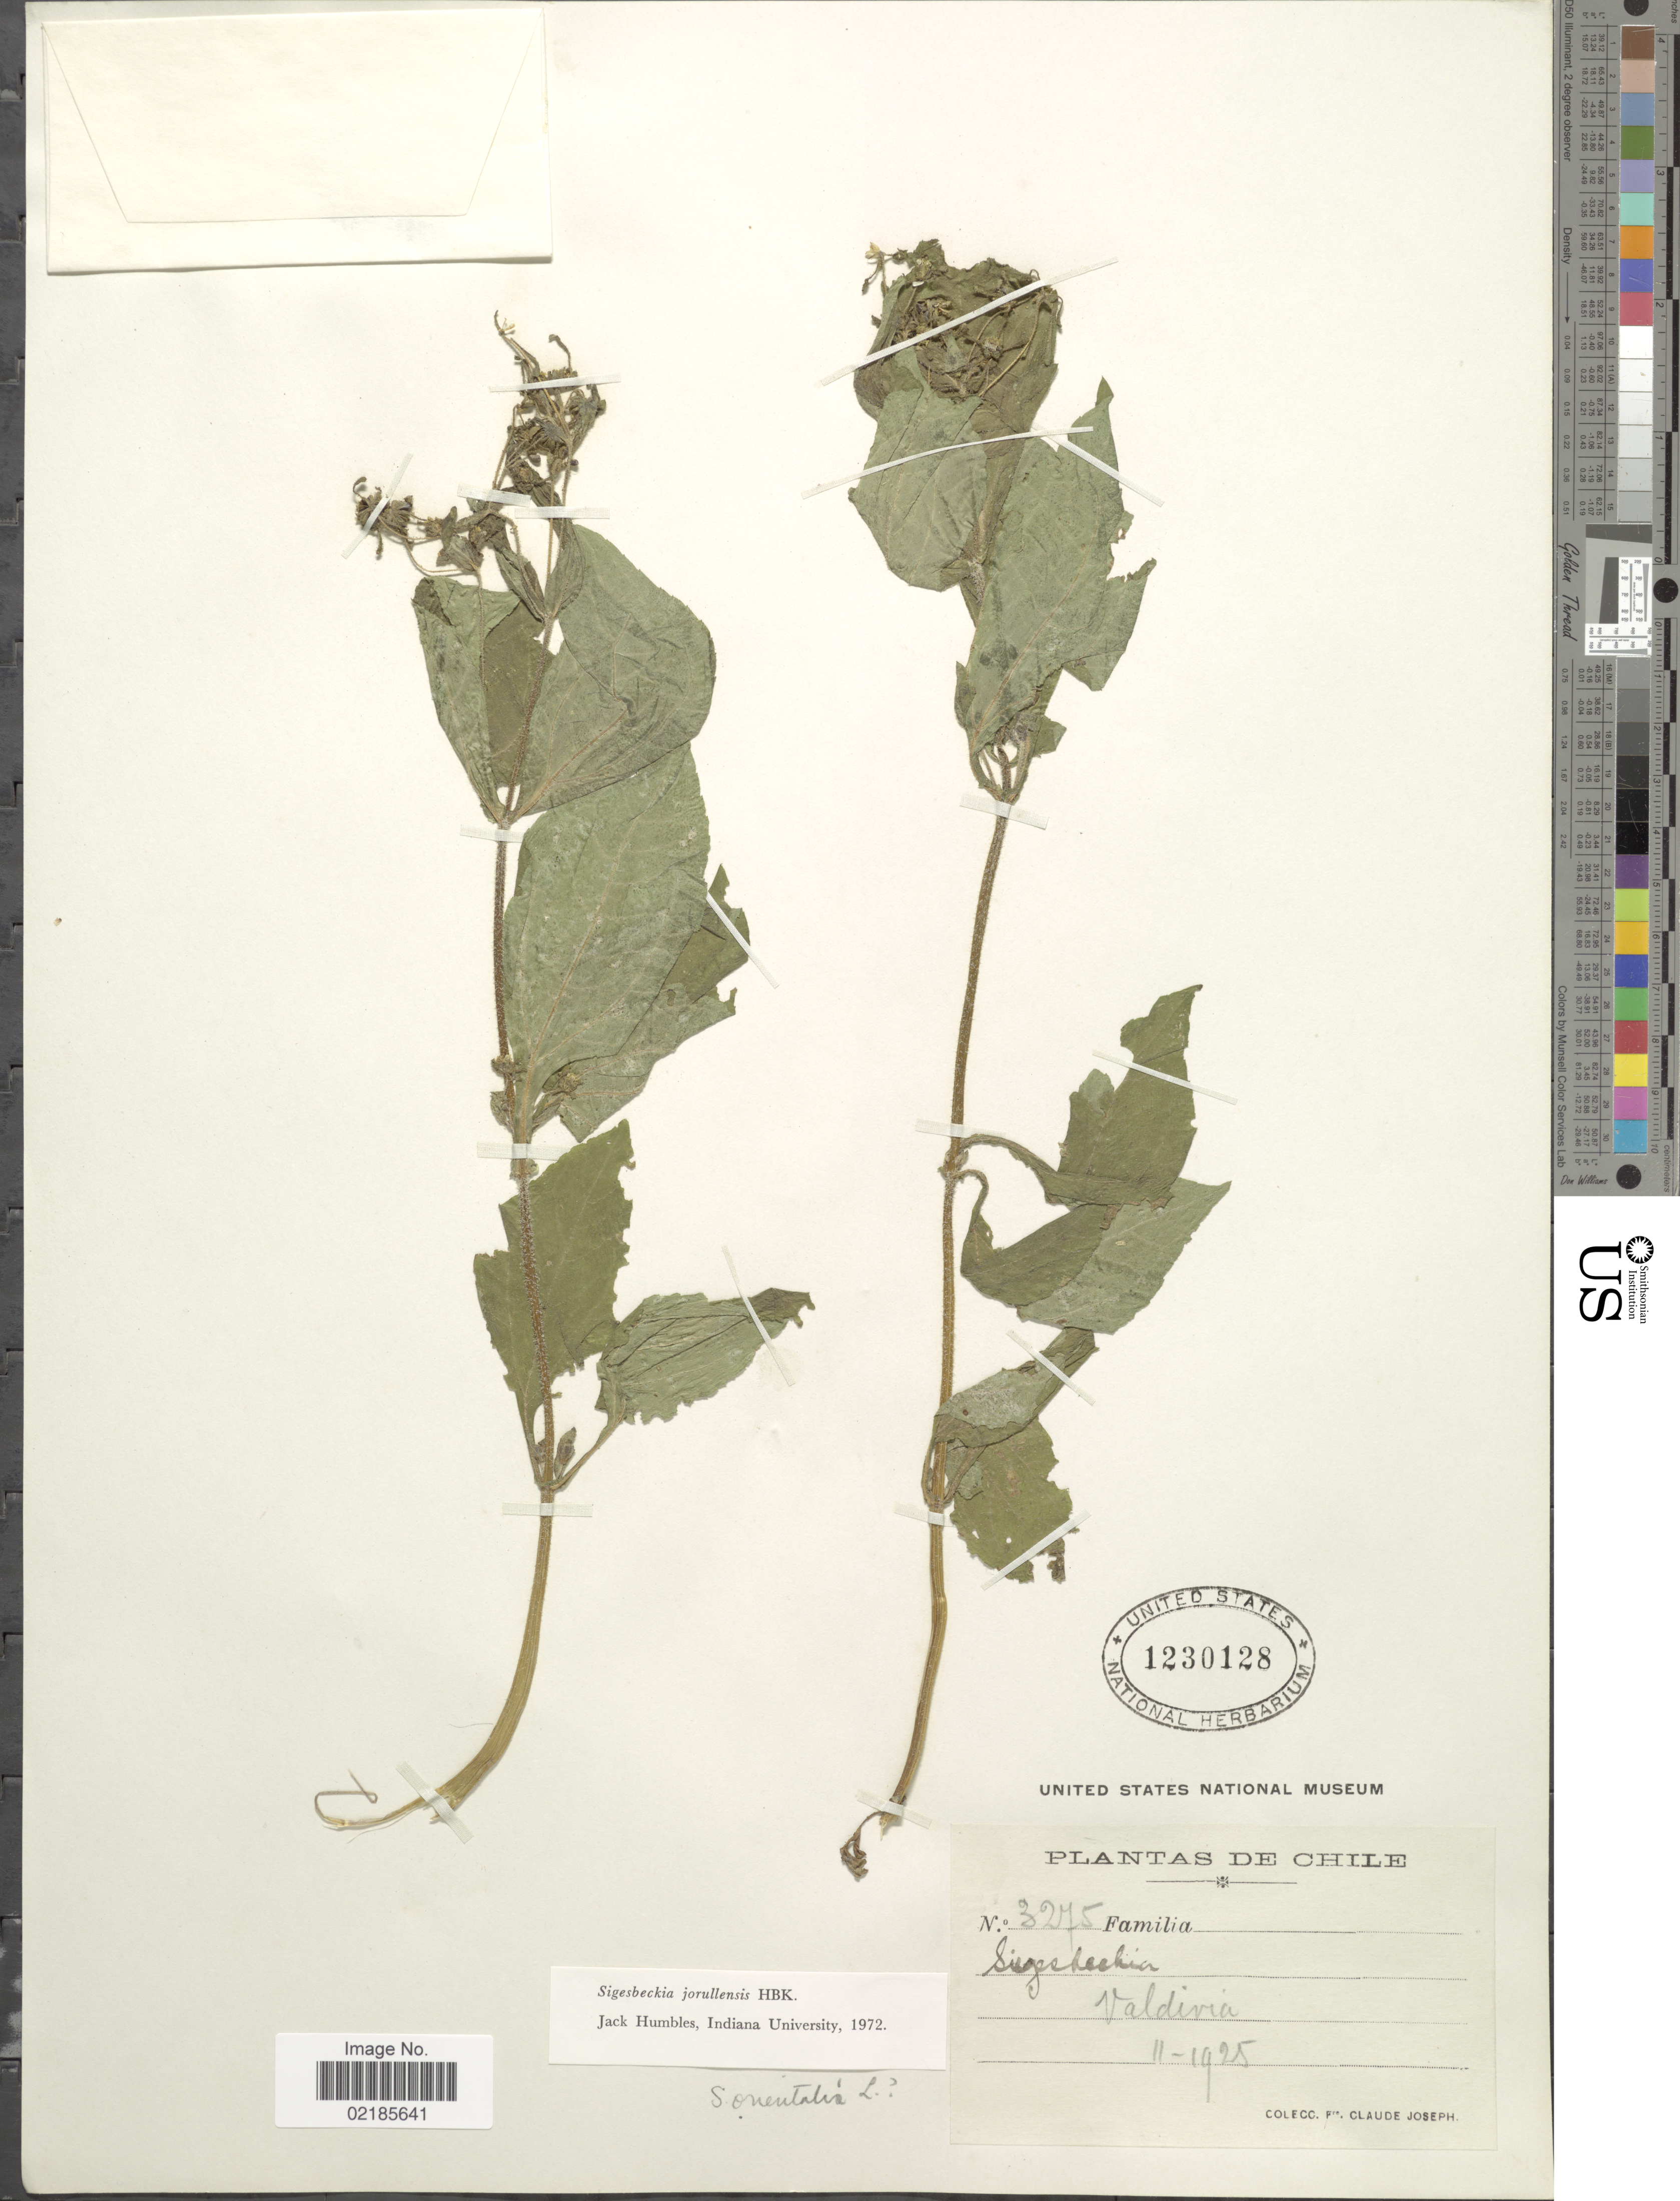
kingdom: Plantae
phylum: Tracheophyta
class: Magnoliopsida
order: Asterales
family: Asteraceae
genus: Sigesbeckia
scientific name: Sigesbeckia jorullensis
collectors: Bro. Claude-Joseph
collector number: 3275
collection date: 1925-11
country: Chile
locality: Valdiria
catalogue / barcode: US 1230128